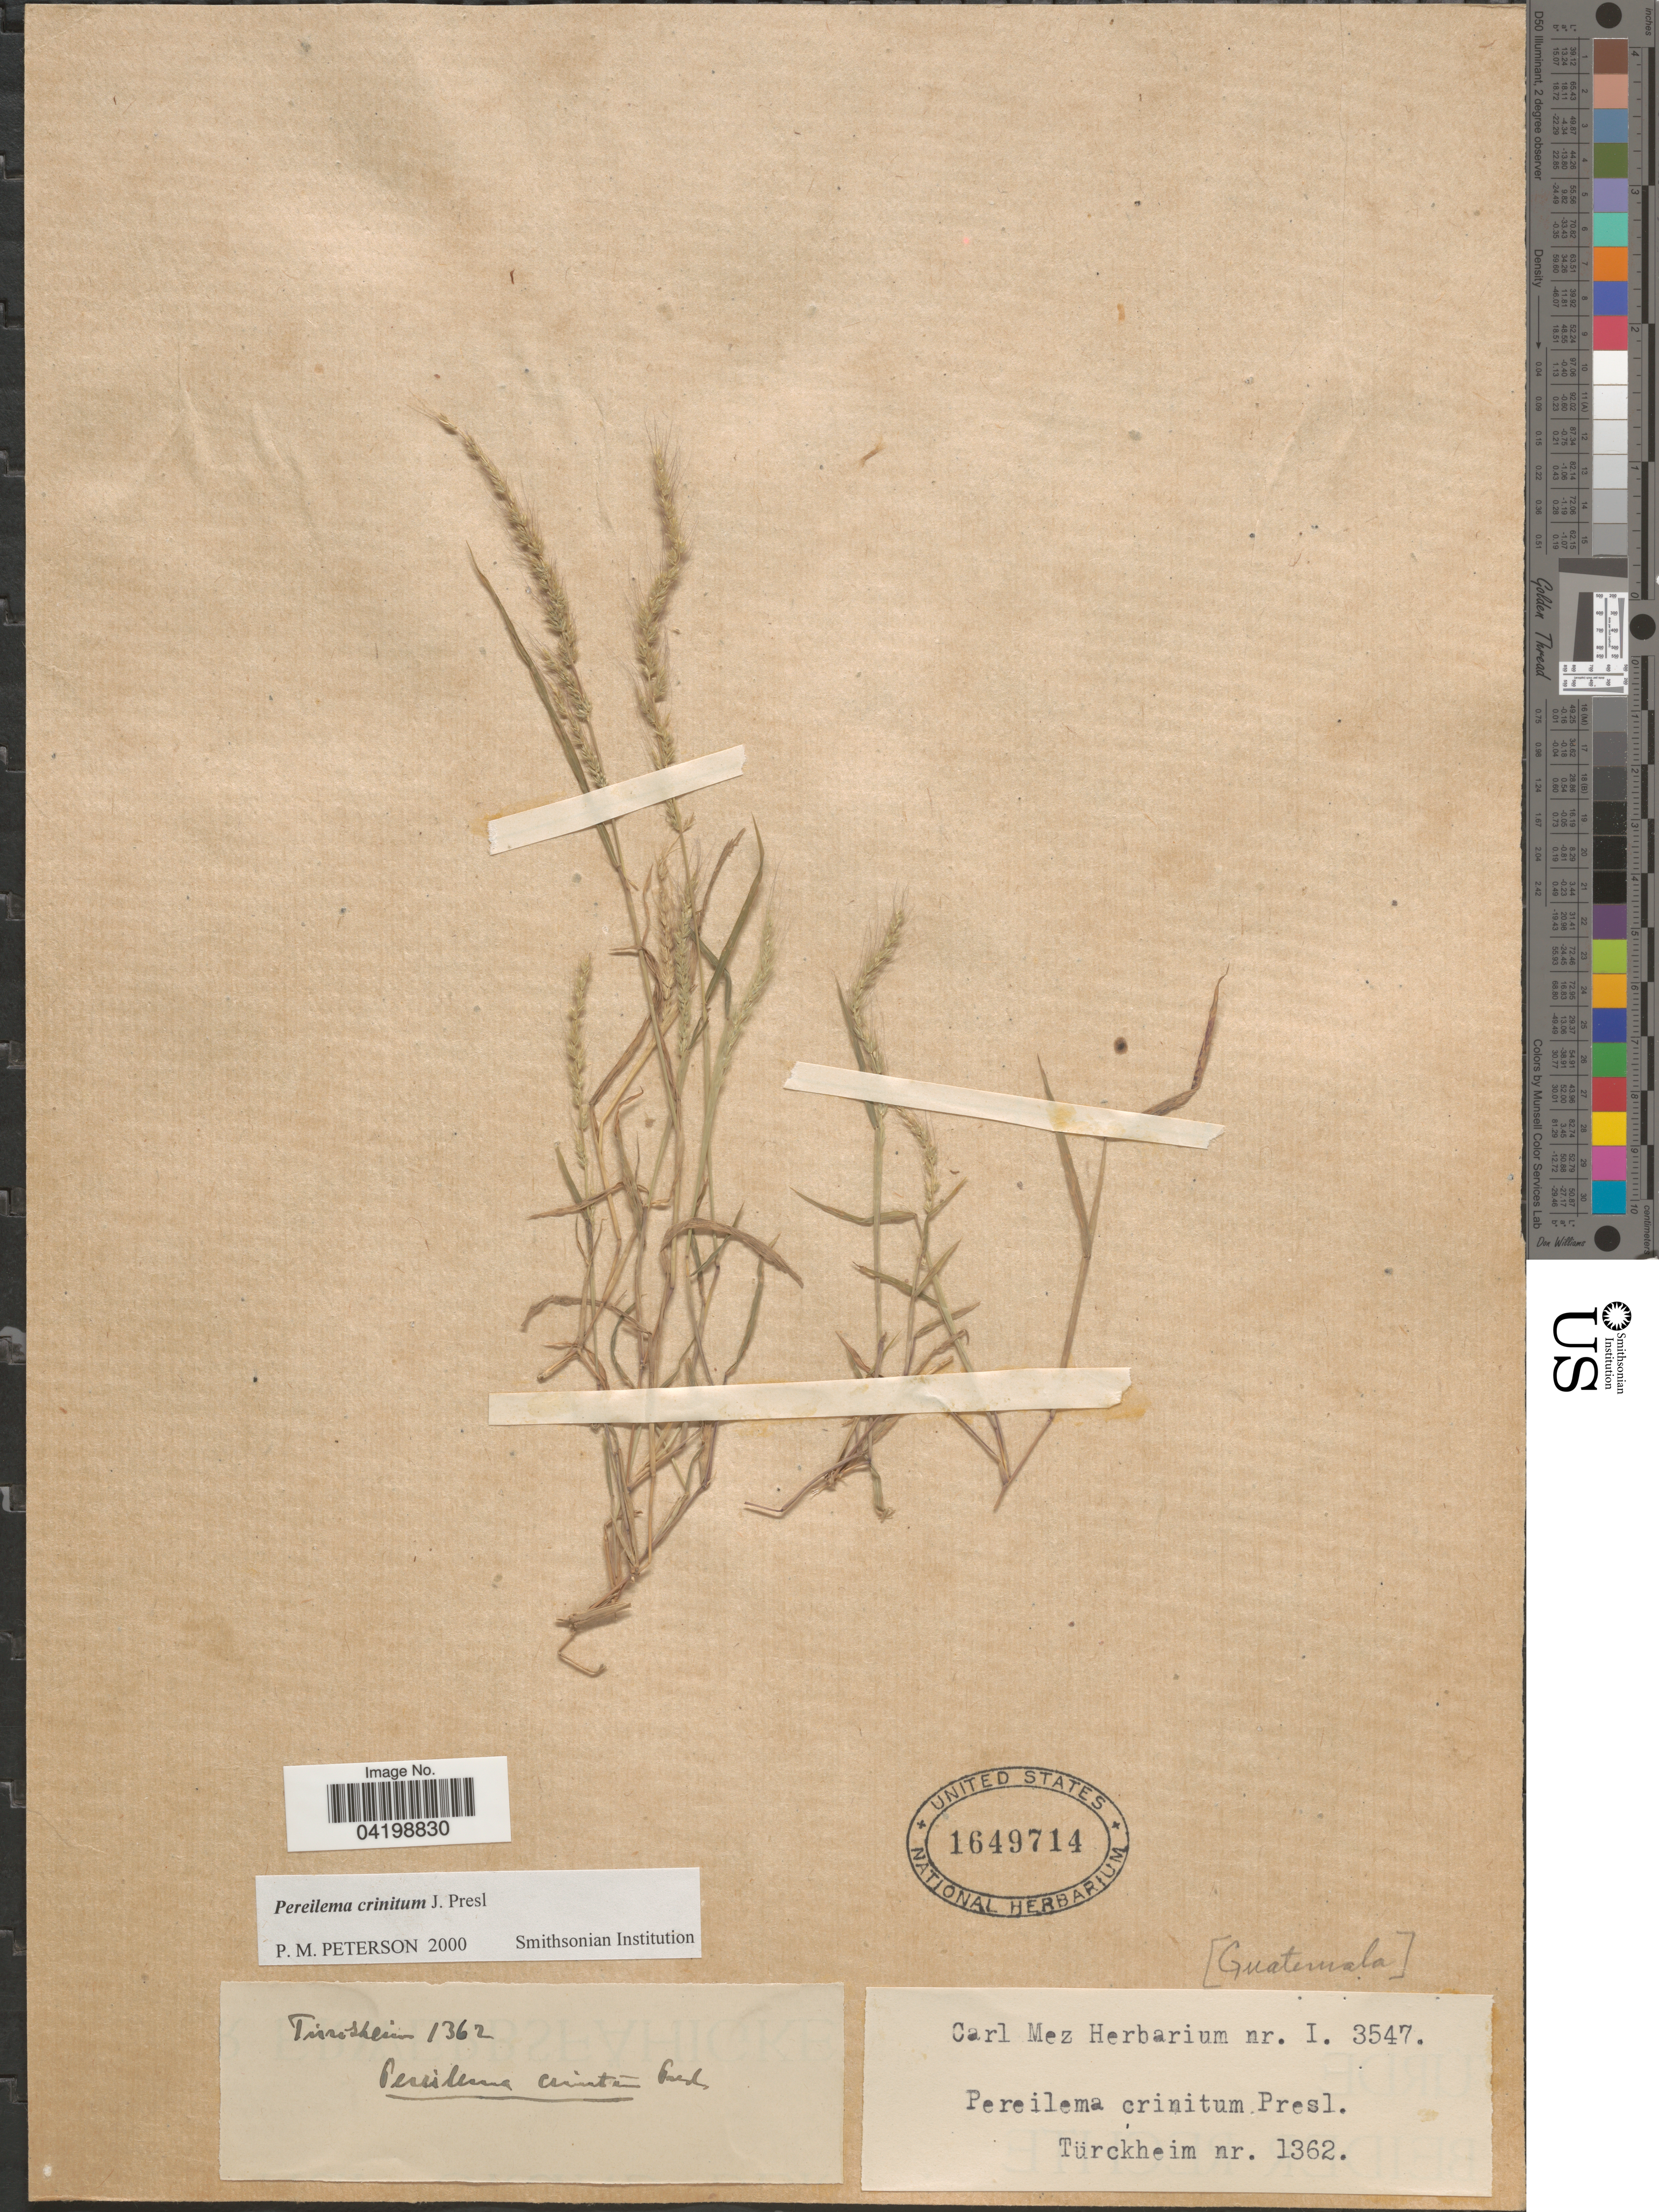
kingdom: Plantae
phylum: Tracheophyta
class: Liliopsida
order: Poales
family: Poaceae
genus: Muhlenbergia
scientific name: Muhlenbergia pereilema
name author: P.M. Peterson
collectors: Turckheim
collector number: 1362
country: Guatemala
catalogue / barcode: US 1649714